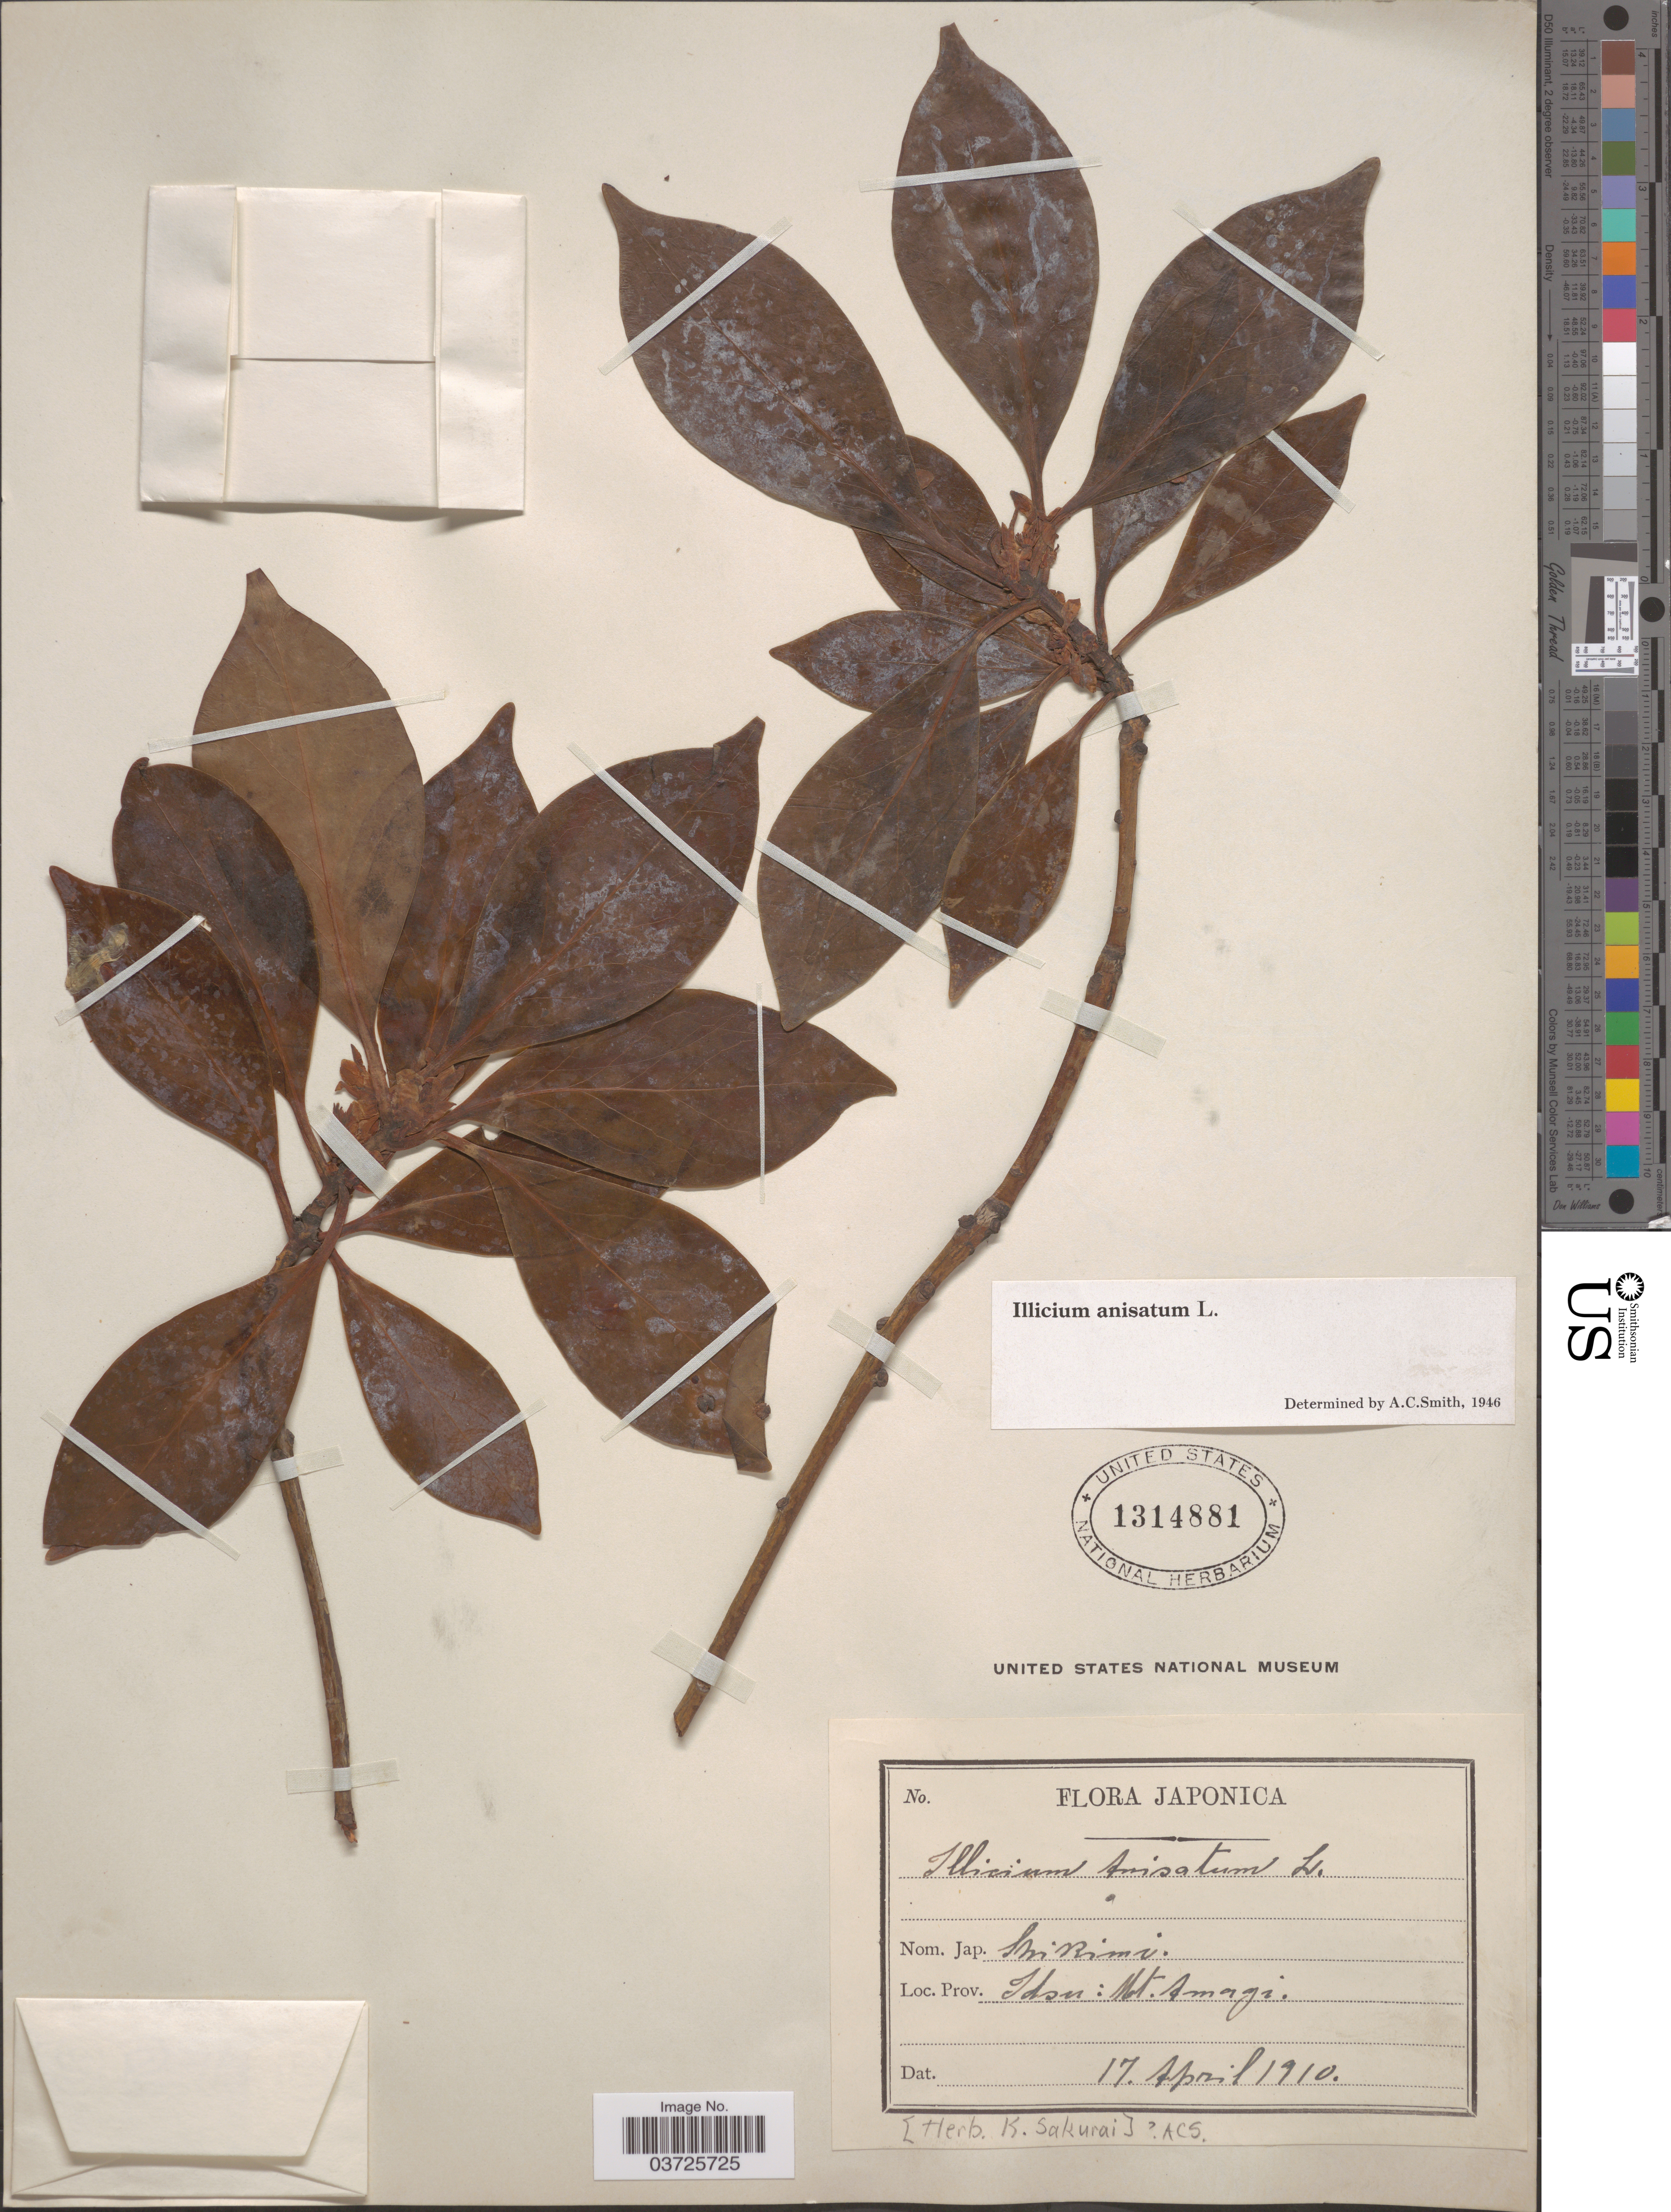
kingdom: Plantae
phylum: Tracheophyta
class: Magnoliopsida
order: Austrobaileyales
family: Schisandraceae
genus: Illicium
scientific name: Illicium anisatum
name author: L.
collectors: ex herb. K. Sakurai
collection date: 1910-04-17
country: Japan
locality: Prov. Idzu: Mt. Amagi.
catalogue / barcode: US 1314881